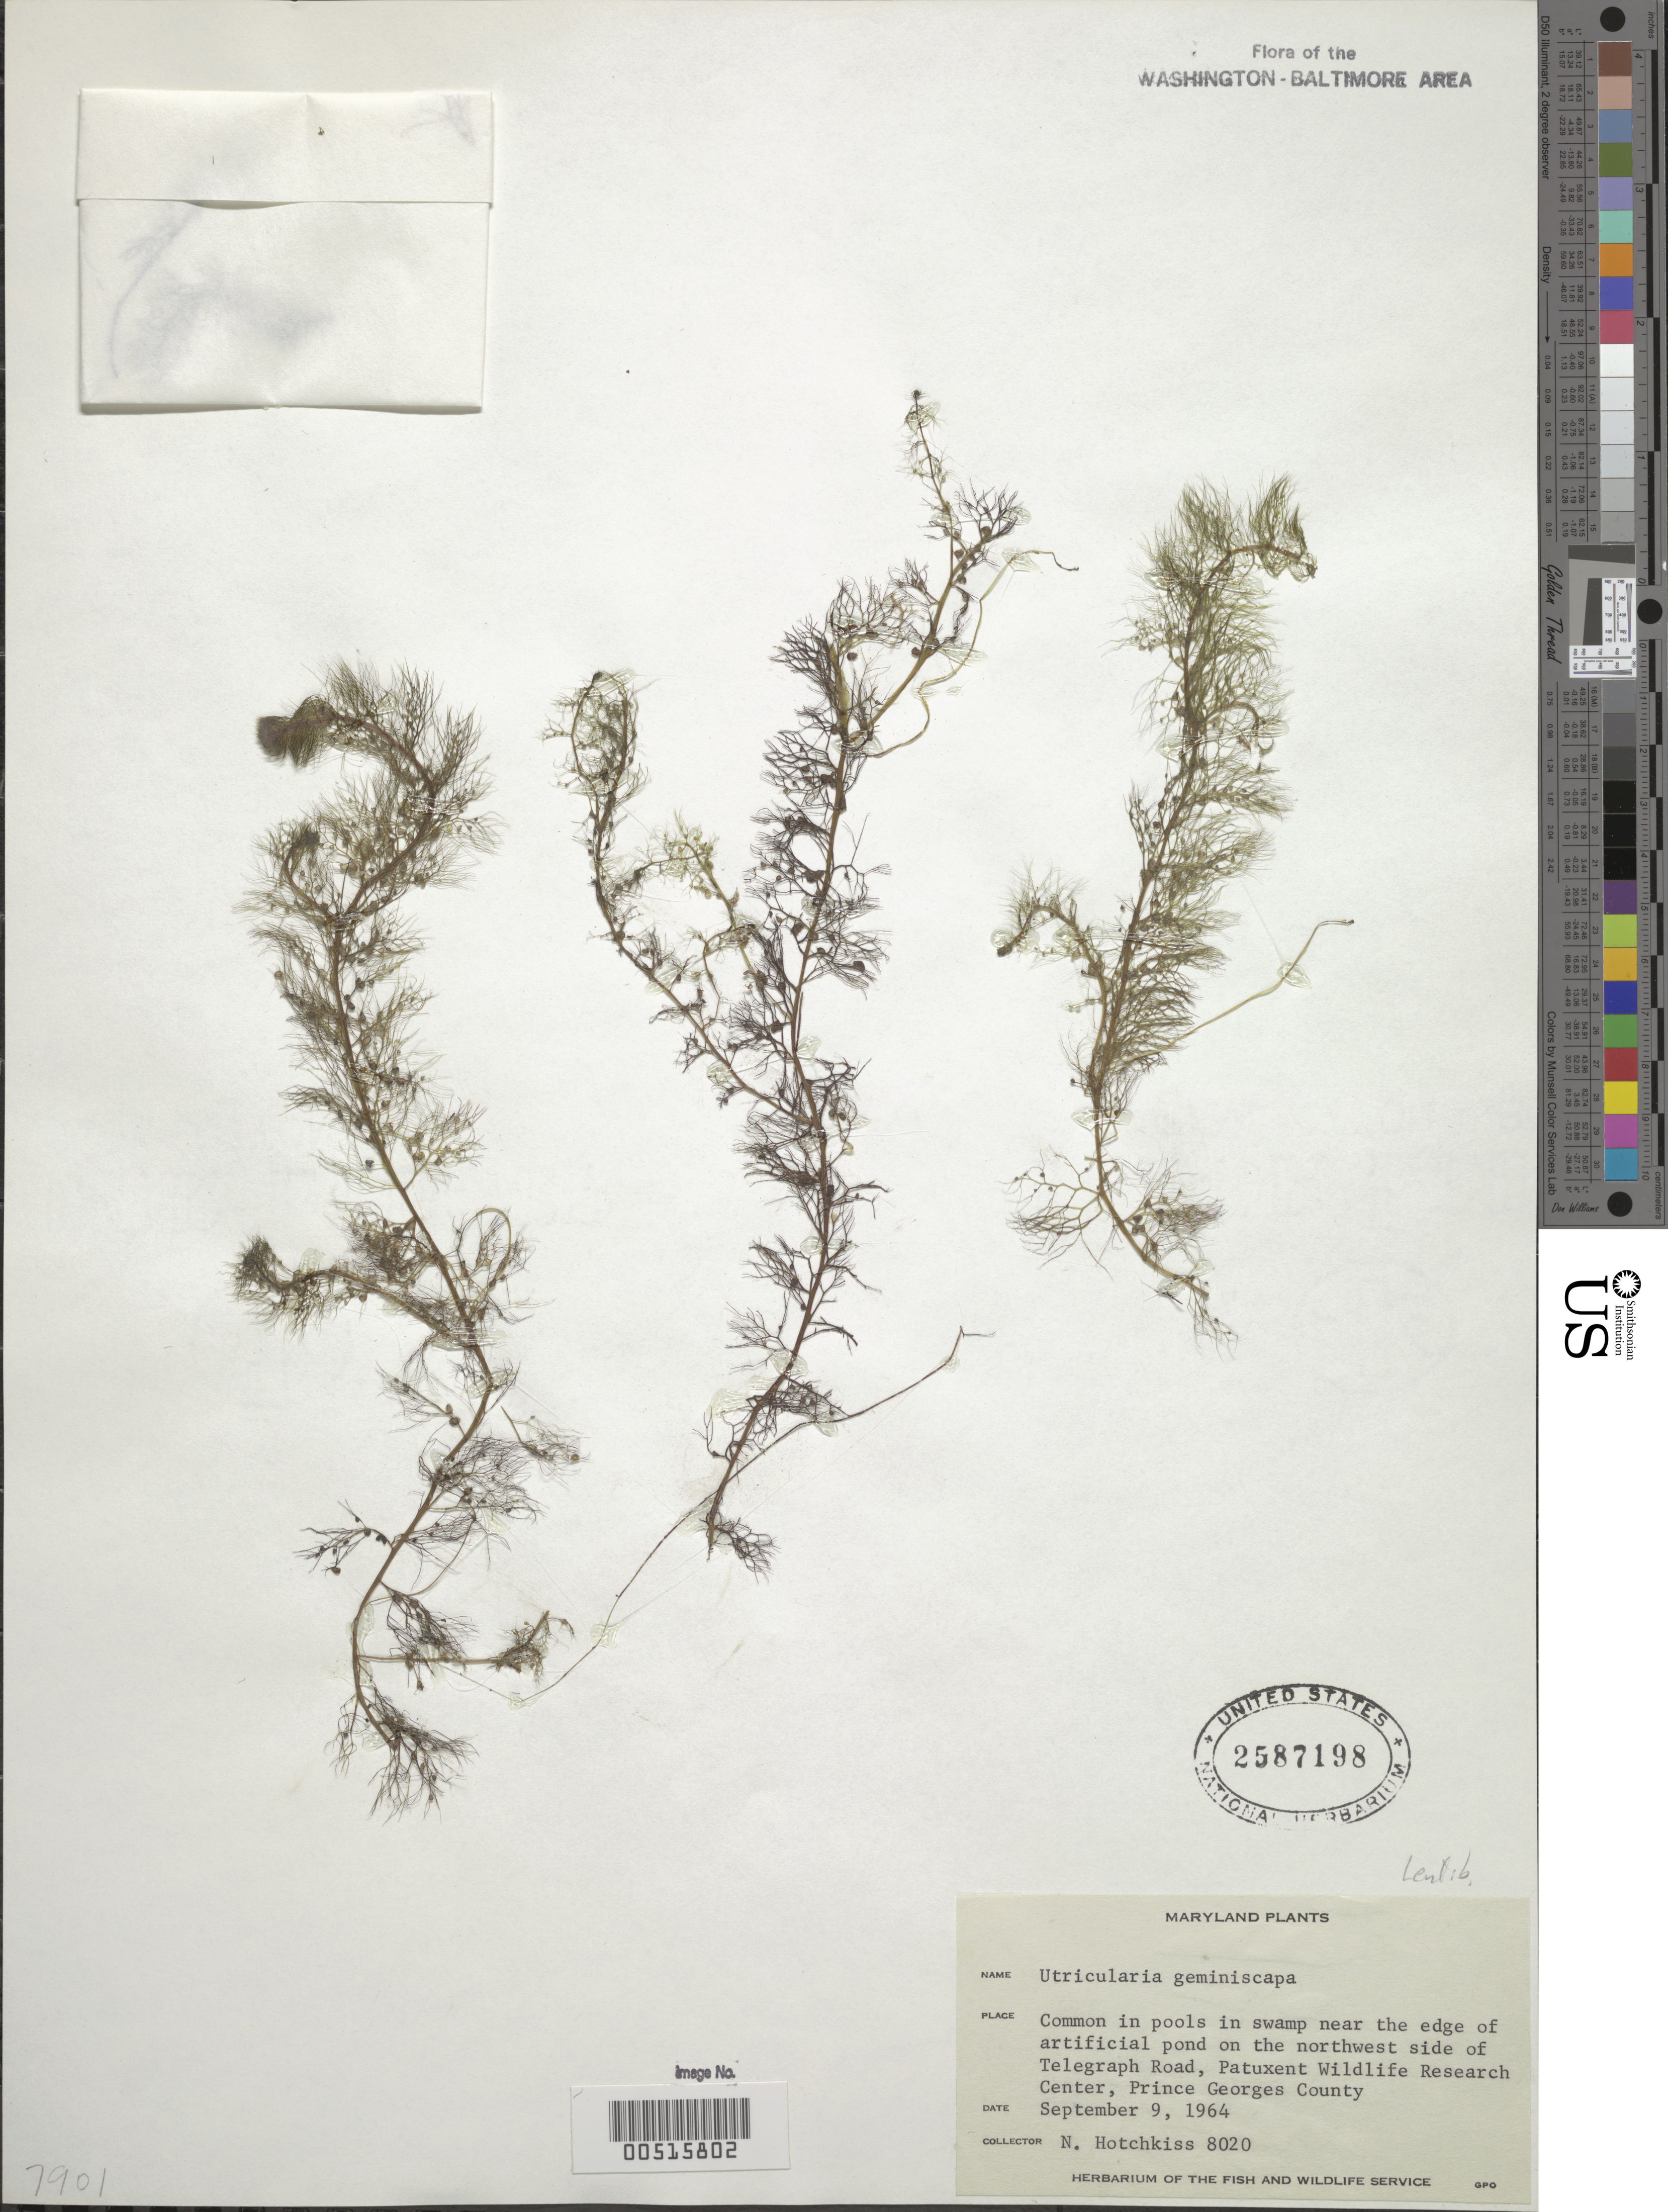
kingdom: Plantae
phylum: Tracheophyta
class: Magnoliopsida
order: Lamiales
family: Lentibulariaceae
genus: Utricularia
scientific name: Utricularia geminiscapa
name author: Benj.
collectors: N. Hotchkiss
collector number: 8020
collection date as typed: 09 Sep 1964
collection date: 1964-09-09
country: United States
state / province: Maryland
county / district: Prince George's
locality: Patuxent Wildlife Research Center, NW side of Telegraph Rd.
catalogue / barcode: US 2587198